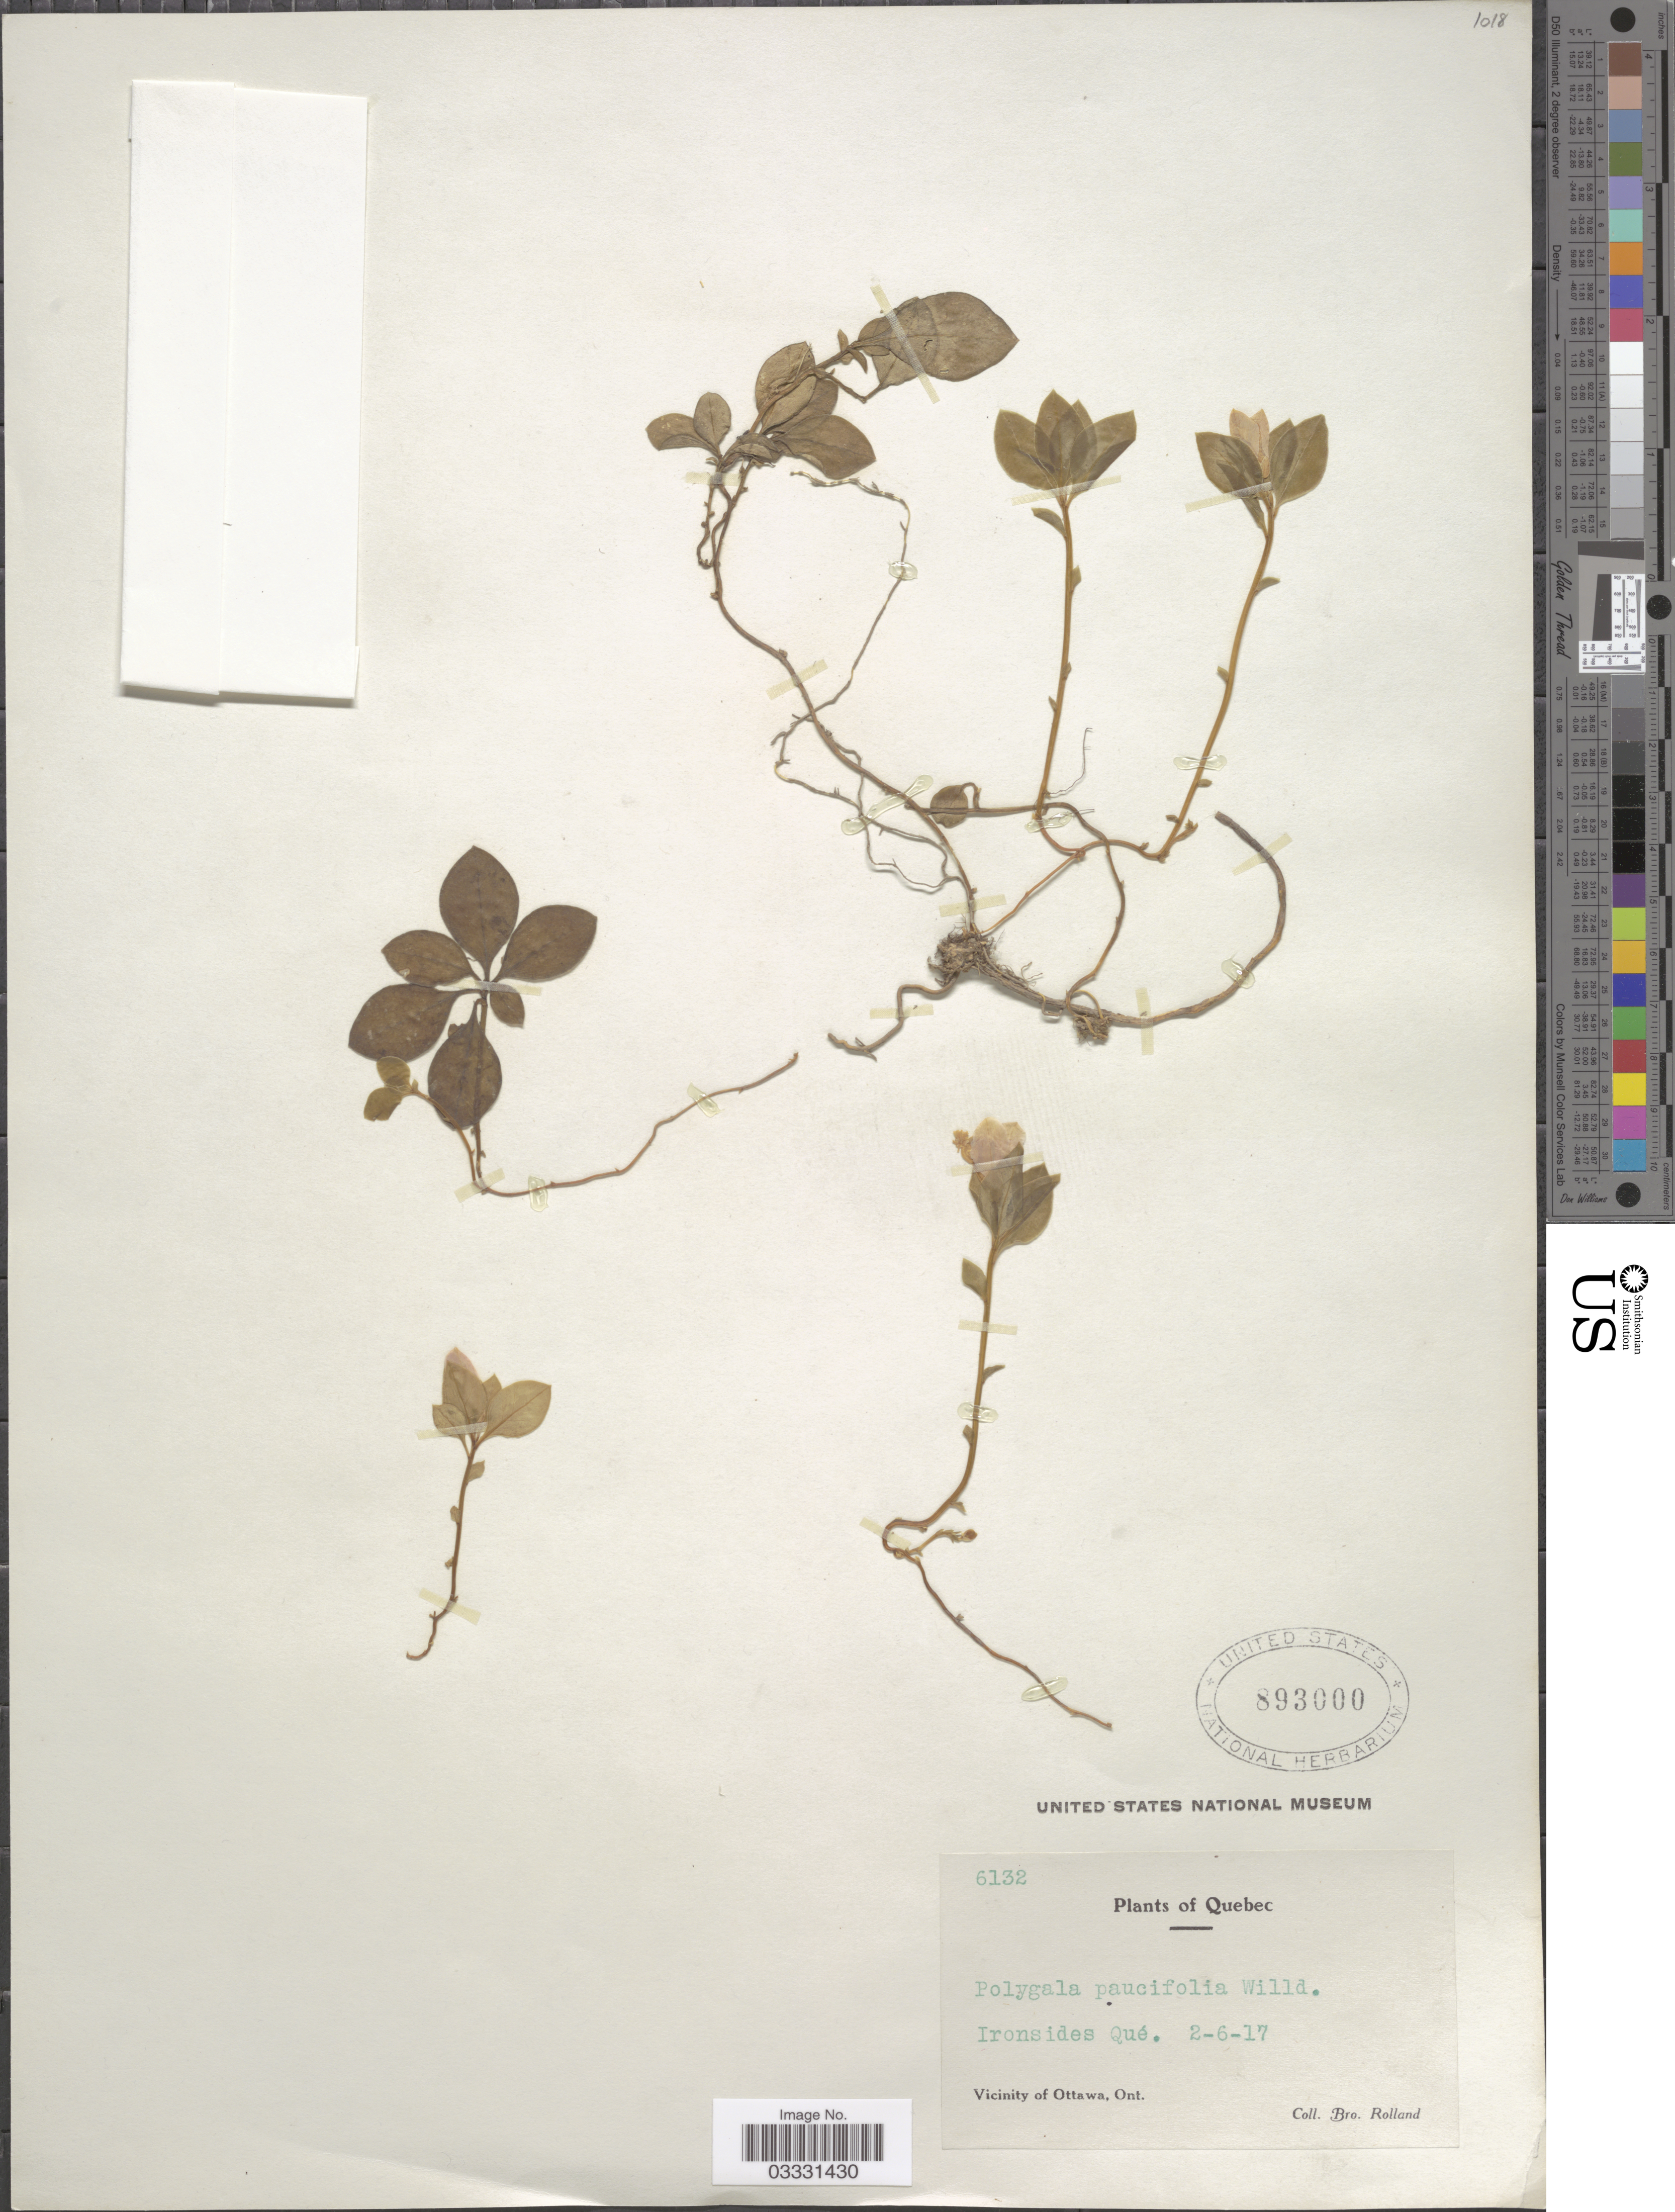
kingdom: Plantae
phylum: Tracheophyta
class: Magnoliopsida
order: Fabales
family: Polygalaceae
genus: Polygaloides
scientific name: Polygaloides paucifolia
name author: (Willd.) J.R. Abbott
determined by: Strong, Mark T., (BOT), Smithsonian Institution - National Museum of Natural History (UNITED STATES)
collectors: B. Rolland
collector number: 6132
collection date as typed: Transcribed d/m/y: 6/2/17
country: Canada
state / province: Ontario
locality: Ironsides Qué. Vicinity of Ottawa, Ont.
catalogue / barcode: US 893000